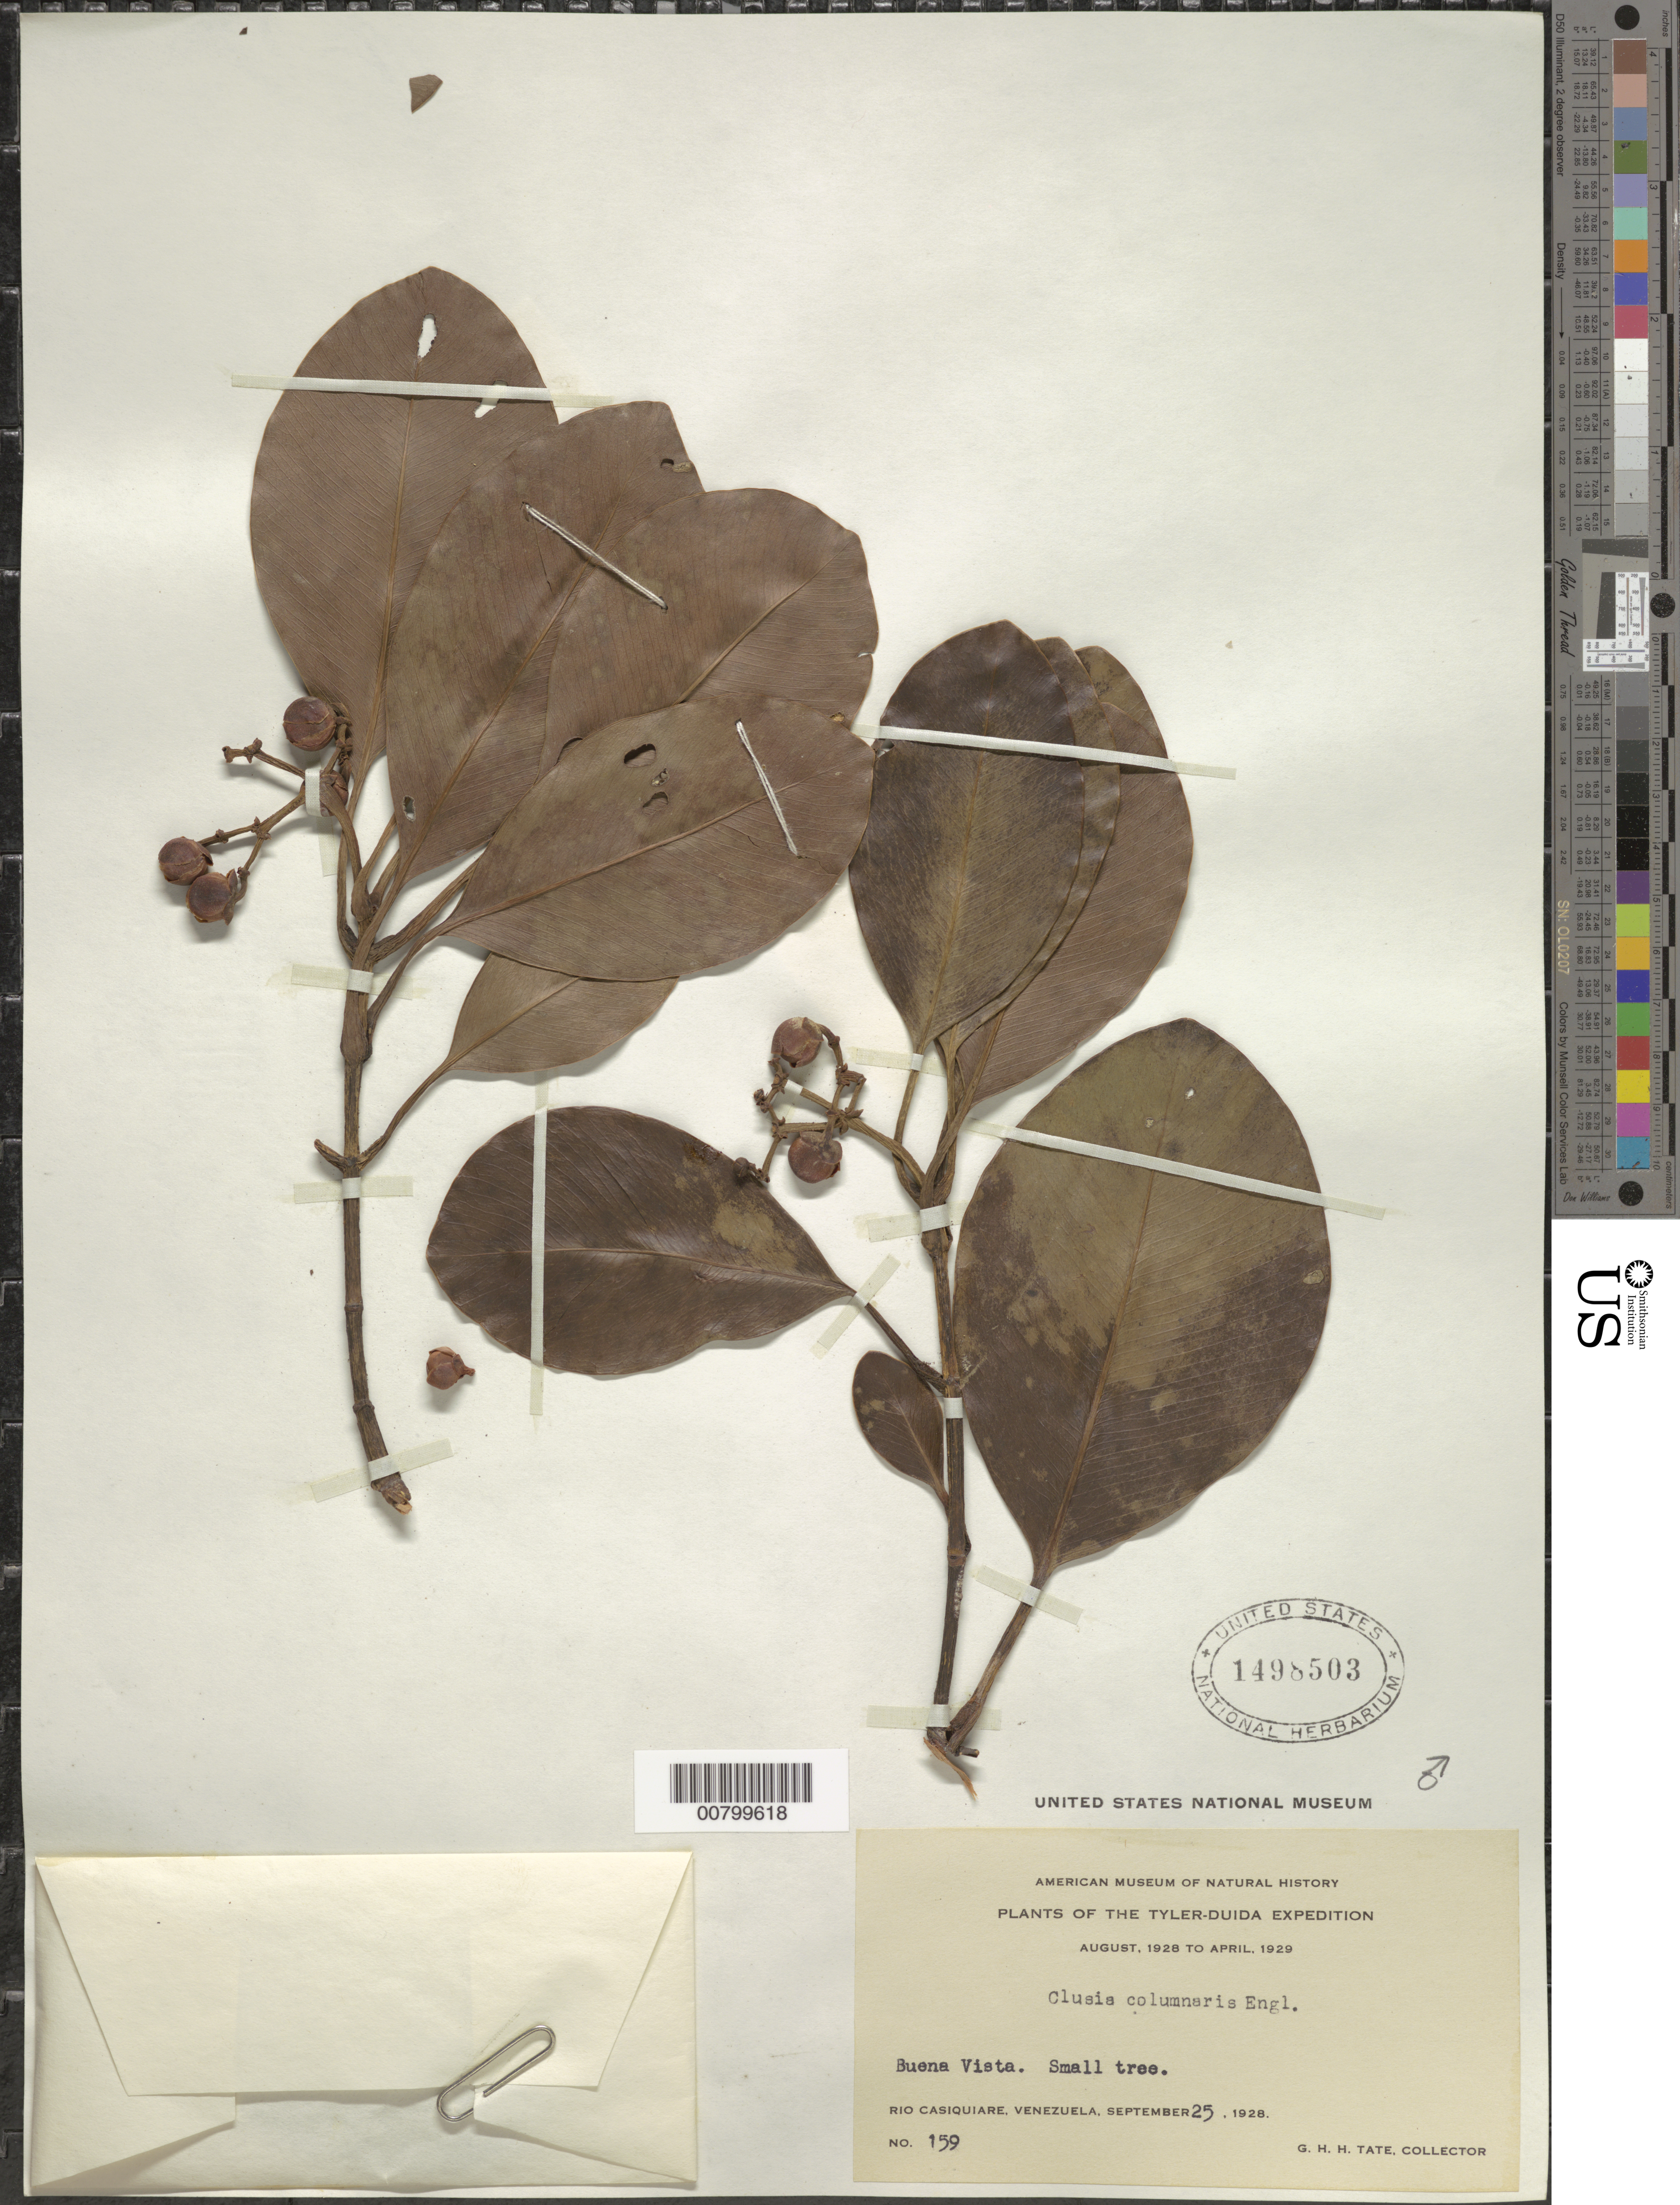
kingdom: Plantae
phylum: Tracheophyta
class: Magnoliopsida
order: Malpighiales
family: Clusiaceae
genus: Clusia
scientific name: Clusia columnaris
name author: Engl.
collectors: G. H. H.Tate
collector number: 159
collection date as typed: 25-Sep-28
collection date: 1928-09-25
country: Venezuela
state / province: Amazonas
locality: Rio Casiquiare, Buena Vista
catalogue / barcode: US 1498503